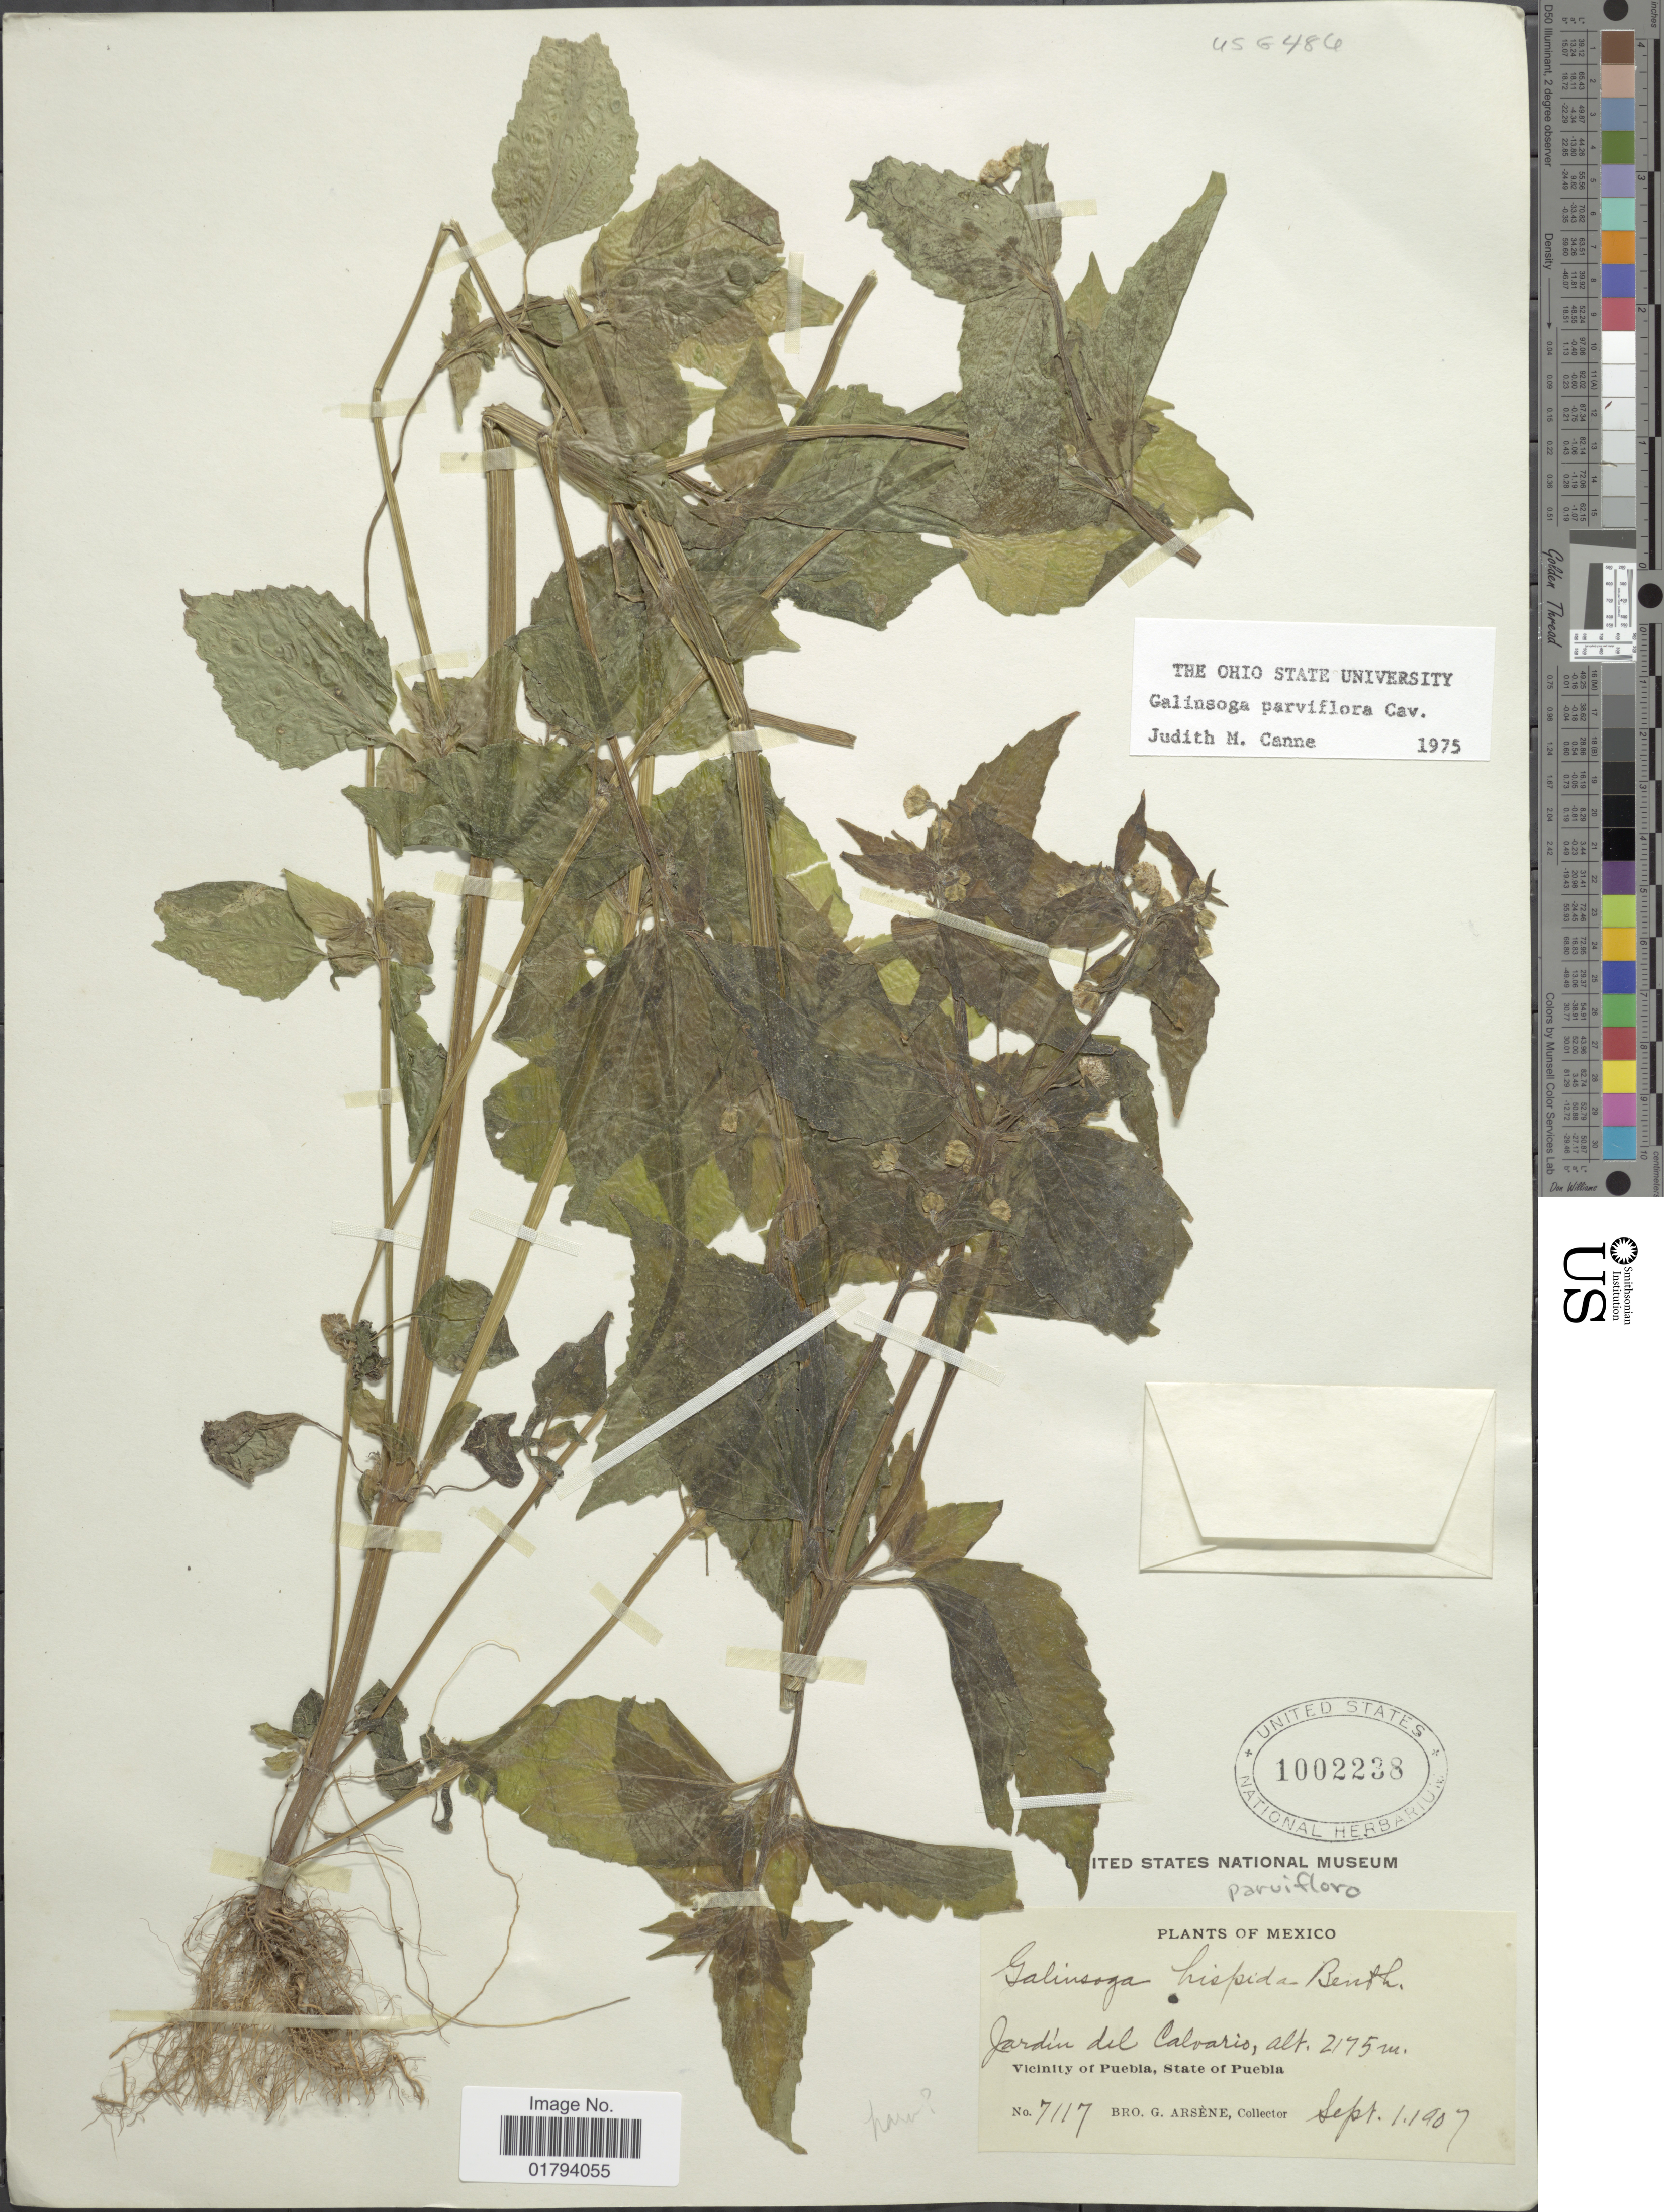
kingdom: Plantae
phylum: Tracheophyta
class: Magnoliopsida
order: Asterales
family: Asteraceae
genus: Galinsoga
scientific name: Galinsoga parviflora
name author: Cav.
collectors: Bro. G. Arsène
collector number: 7117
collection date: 1907-09-01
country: Mexico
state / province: Puebla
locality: Jardin del Calvario, vicinity of Puebla.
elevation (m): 2175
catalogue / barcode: US 1002238